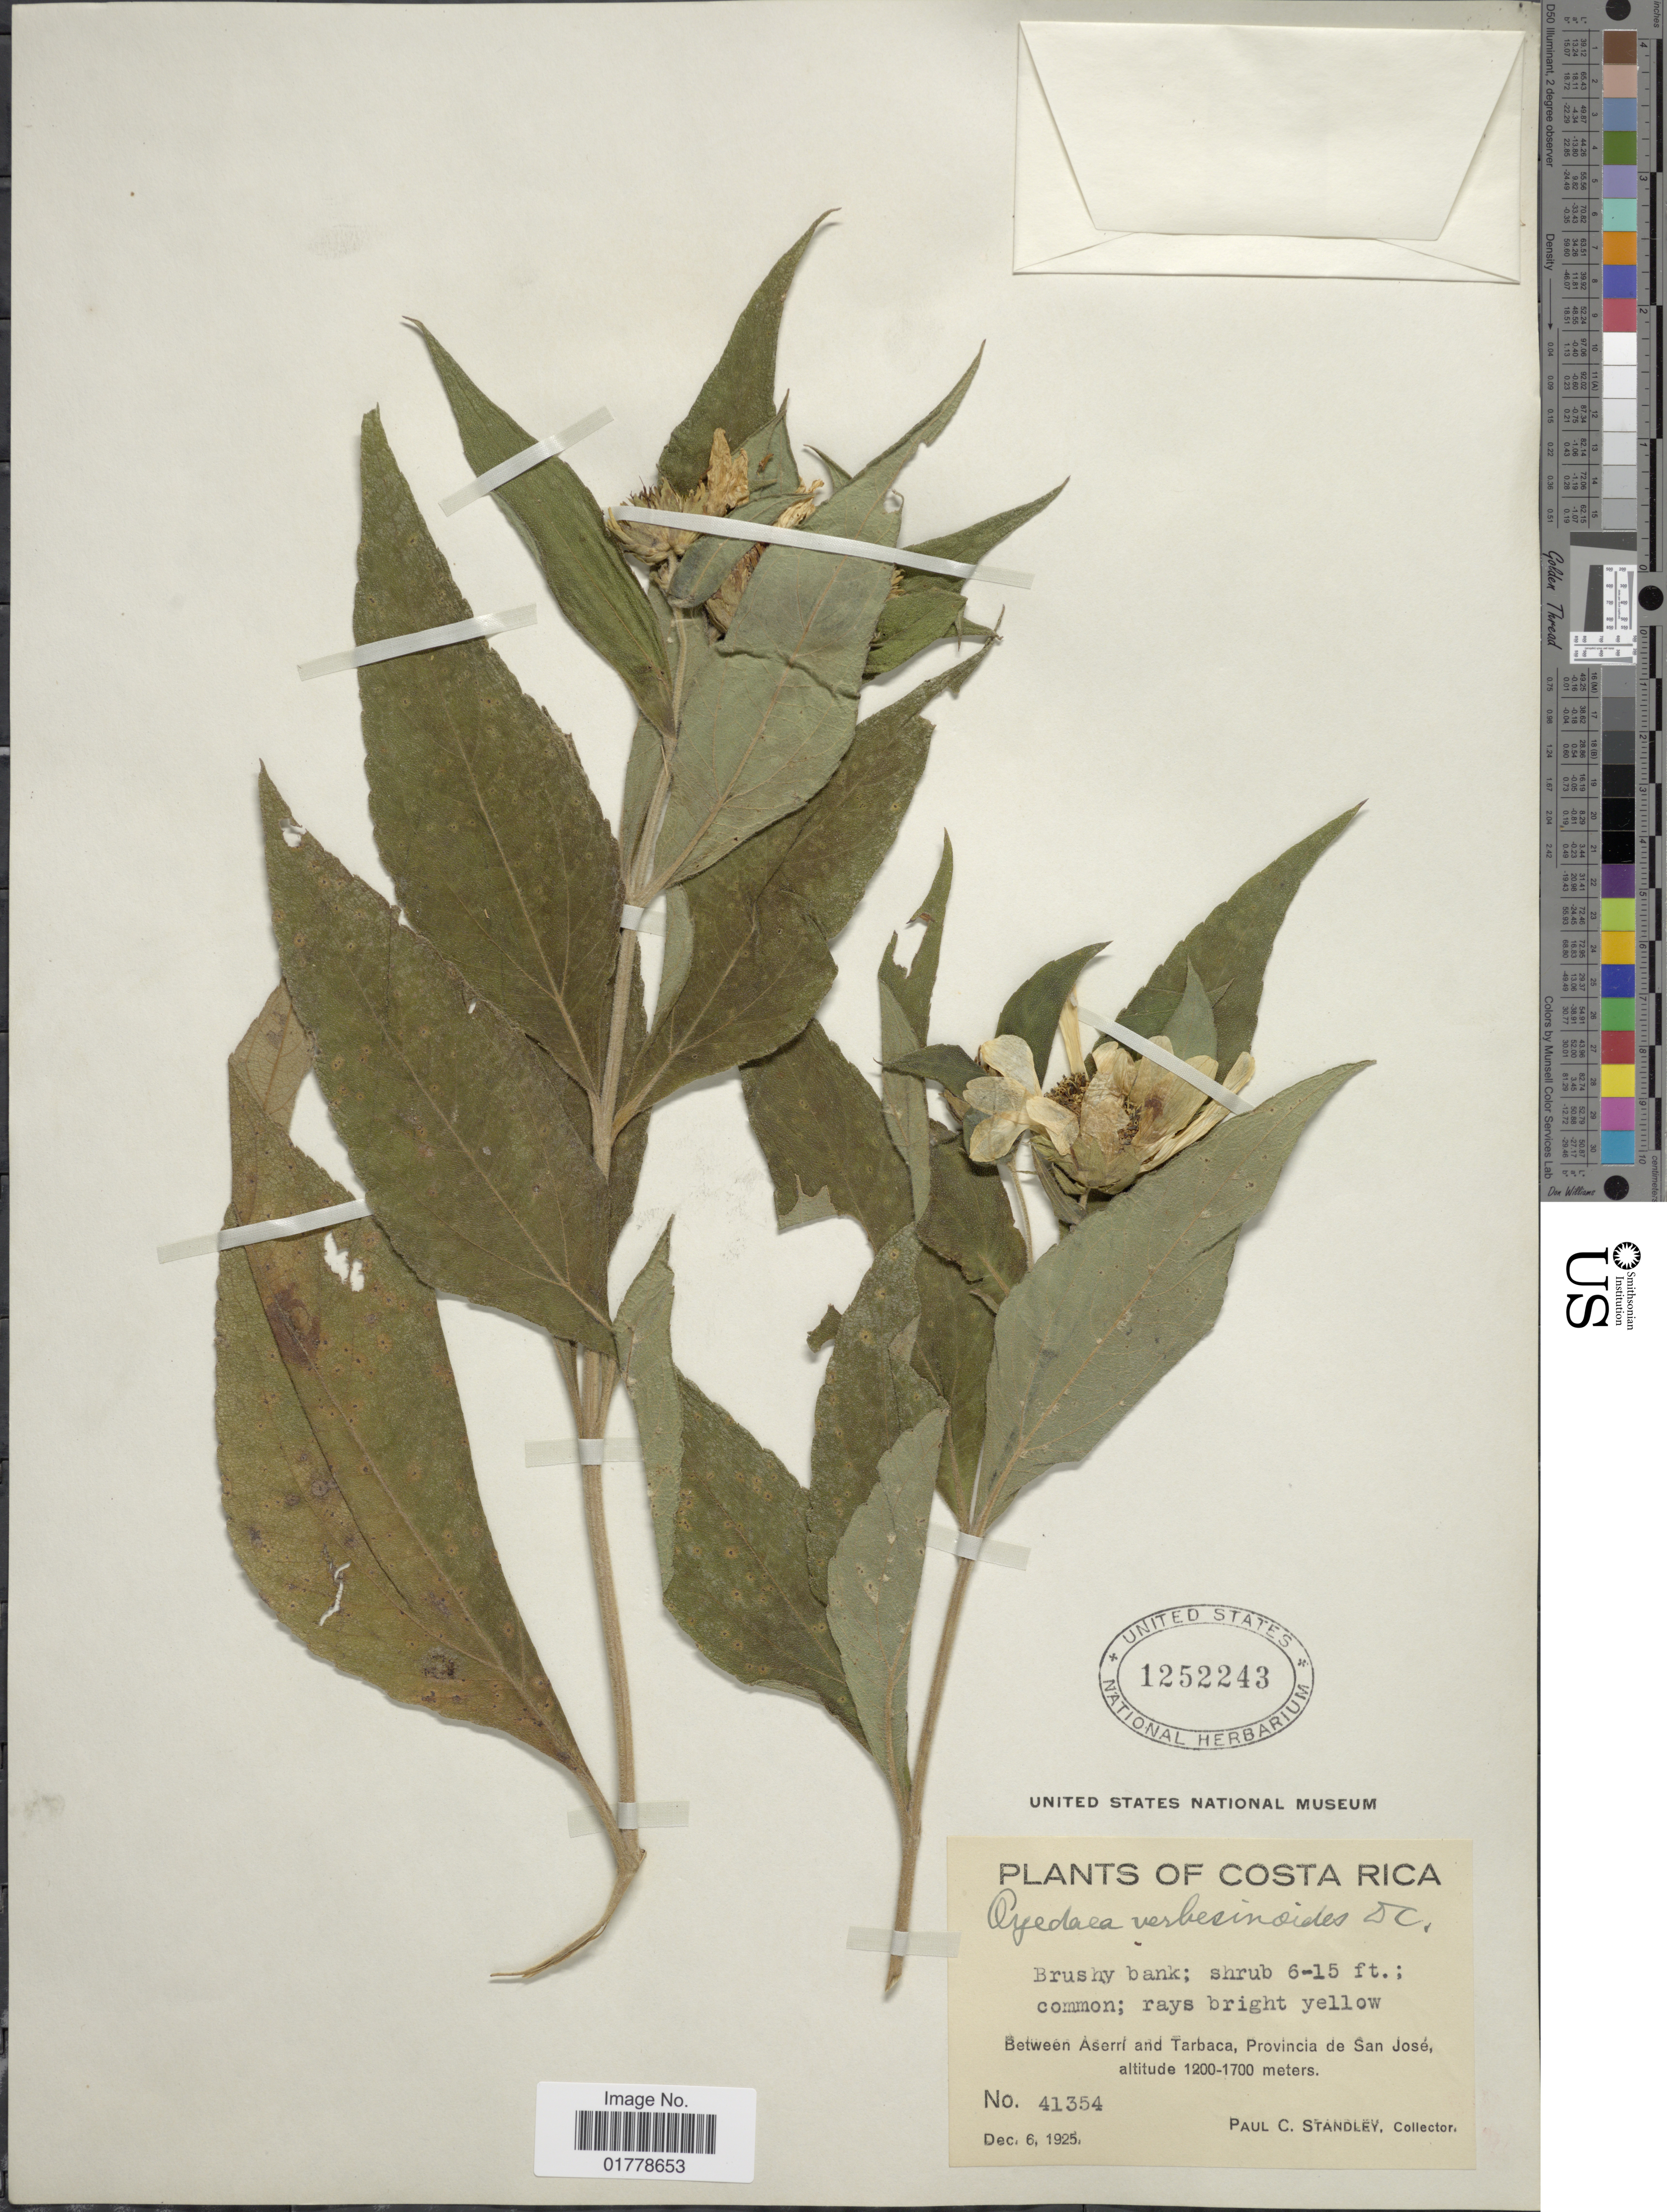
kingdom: Plantae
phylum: Tracheophyta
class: Magnoliopsida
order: Asterales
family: Asteraceae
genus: Oyedaea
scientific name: Oyedaea verbesinoides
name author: DC.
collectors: P. C. Standley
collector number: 41354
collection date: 1925-12-06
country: Costa Rica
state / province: San José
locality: Between Aserrí and Tarbaca, Provincia de San José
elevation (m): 1200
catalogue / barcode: US 1252243